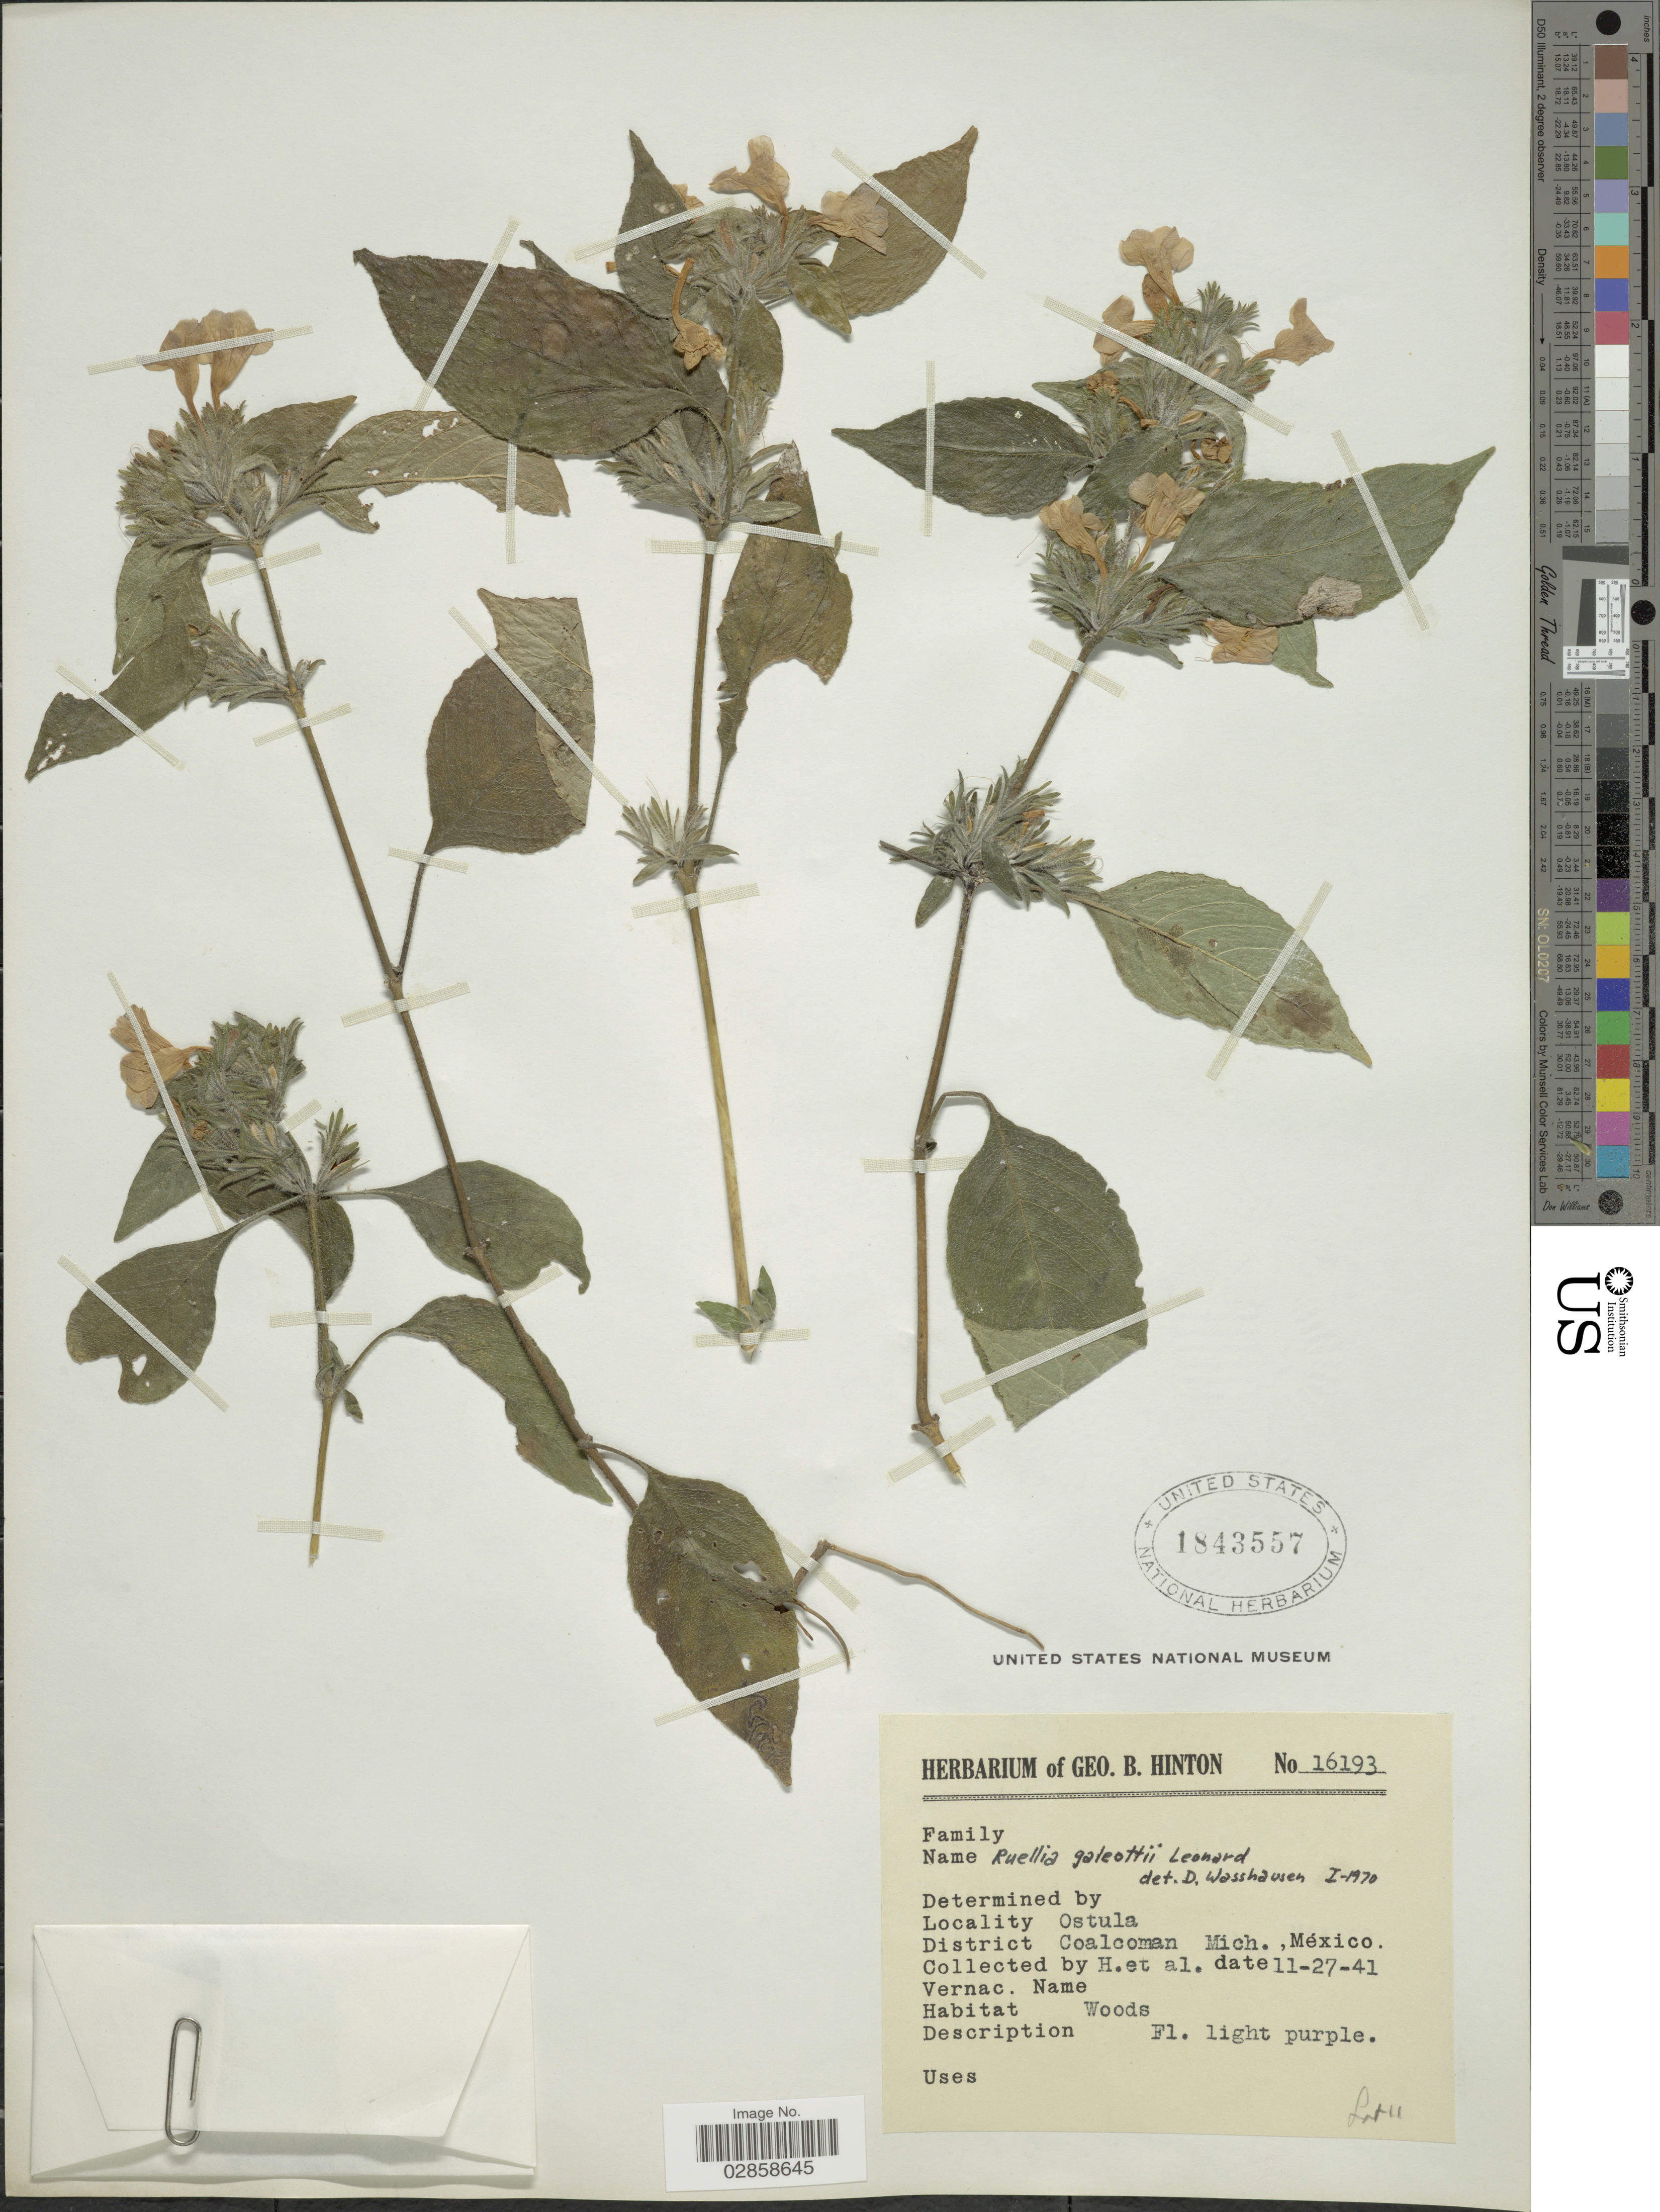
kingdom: Plantae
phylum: Tracheophyta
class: Magnoliopsida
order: Lamiales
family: Acanthaceae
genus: Ruellia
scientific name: Ruellia inundata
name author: Kunth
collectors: G. B. Hinton & et al.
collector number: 16193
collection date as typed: Transcribed d/m/y: 27/11/41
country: Mexico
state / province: Michoacán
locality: Ostula. District Coalcoman Mich.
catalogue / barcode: US 1843557